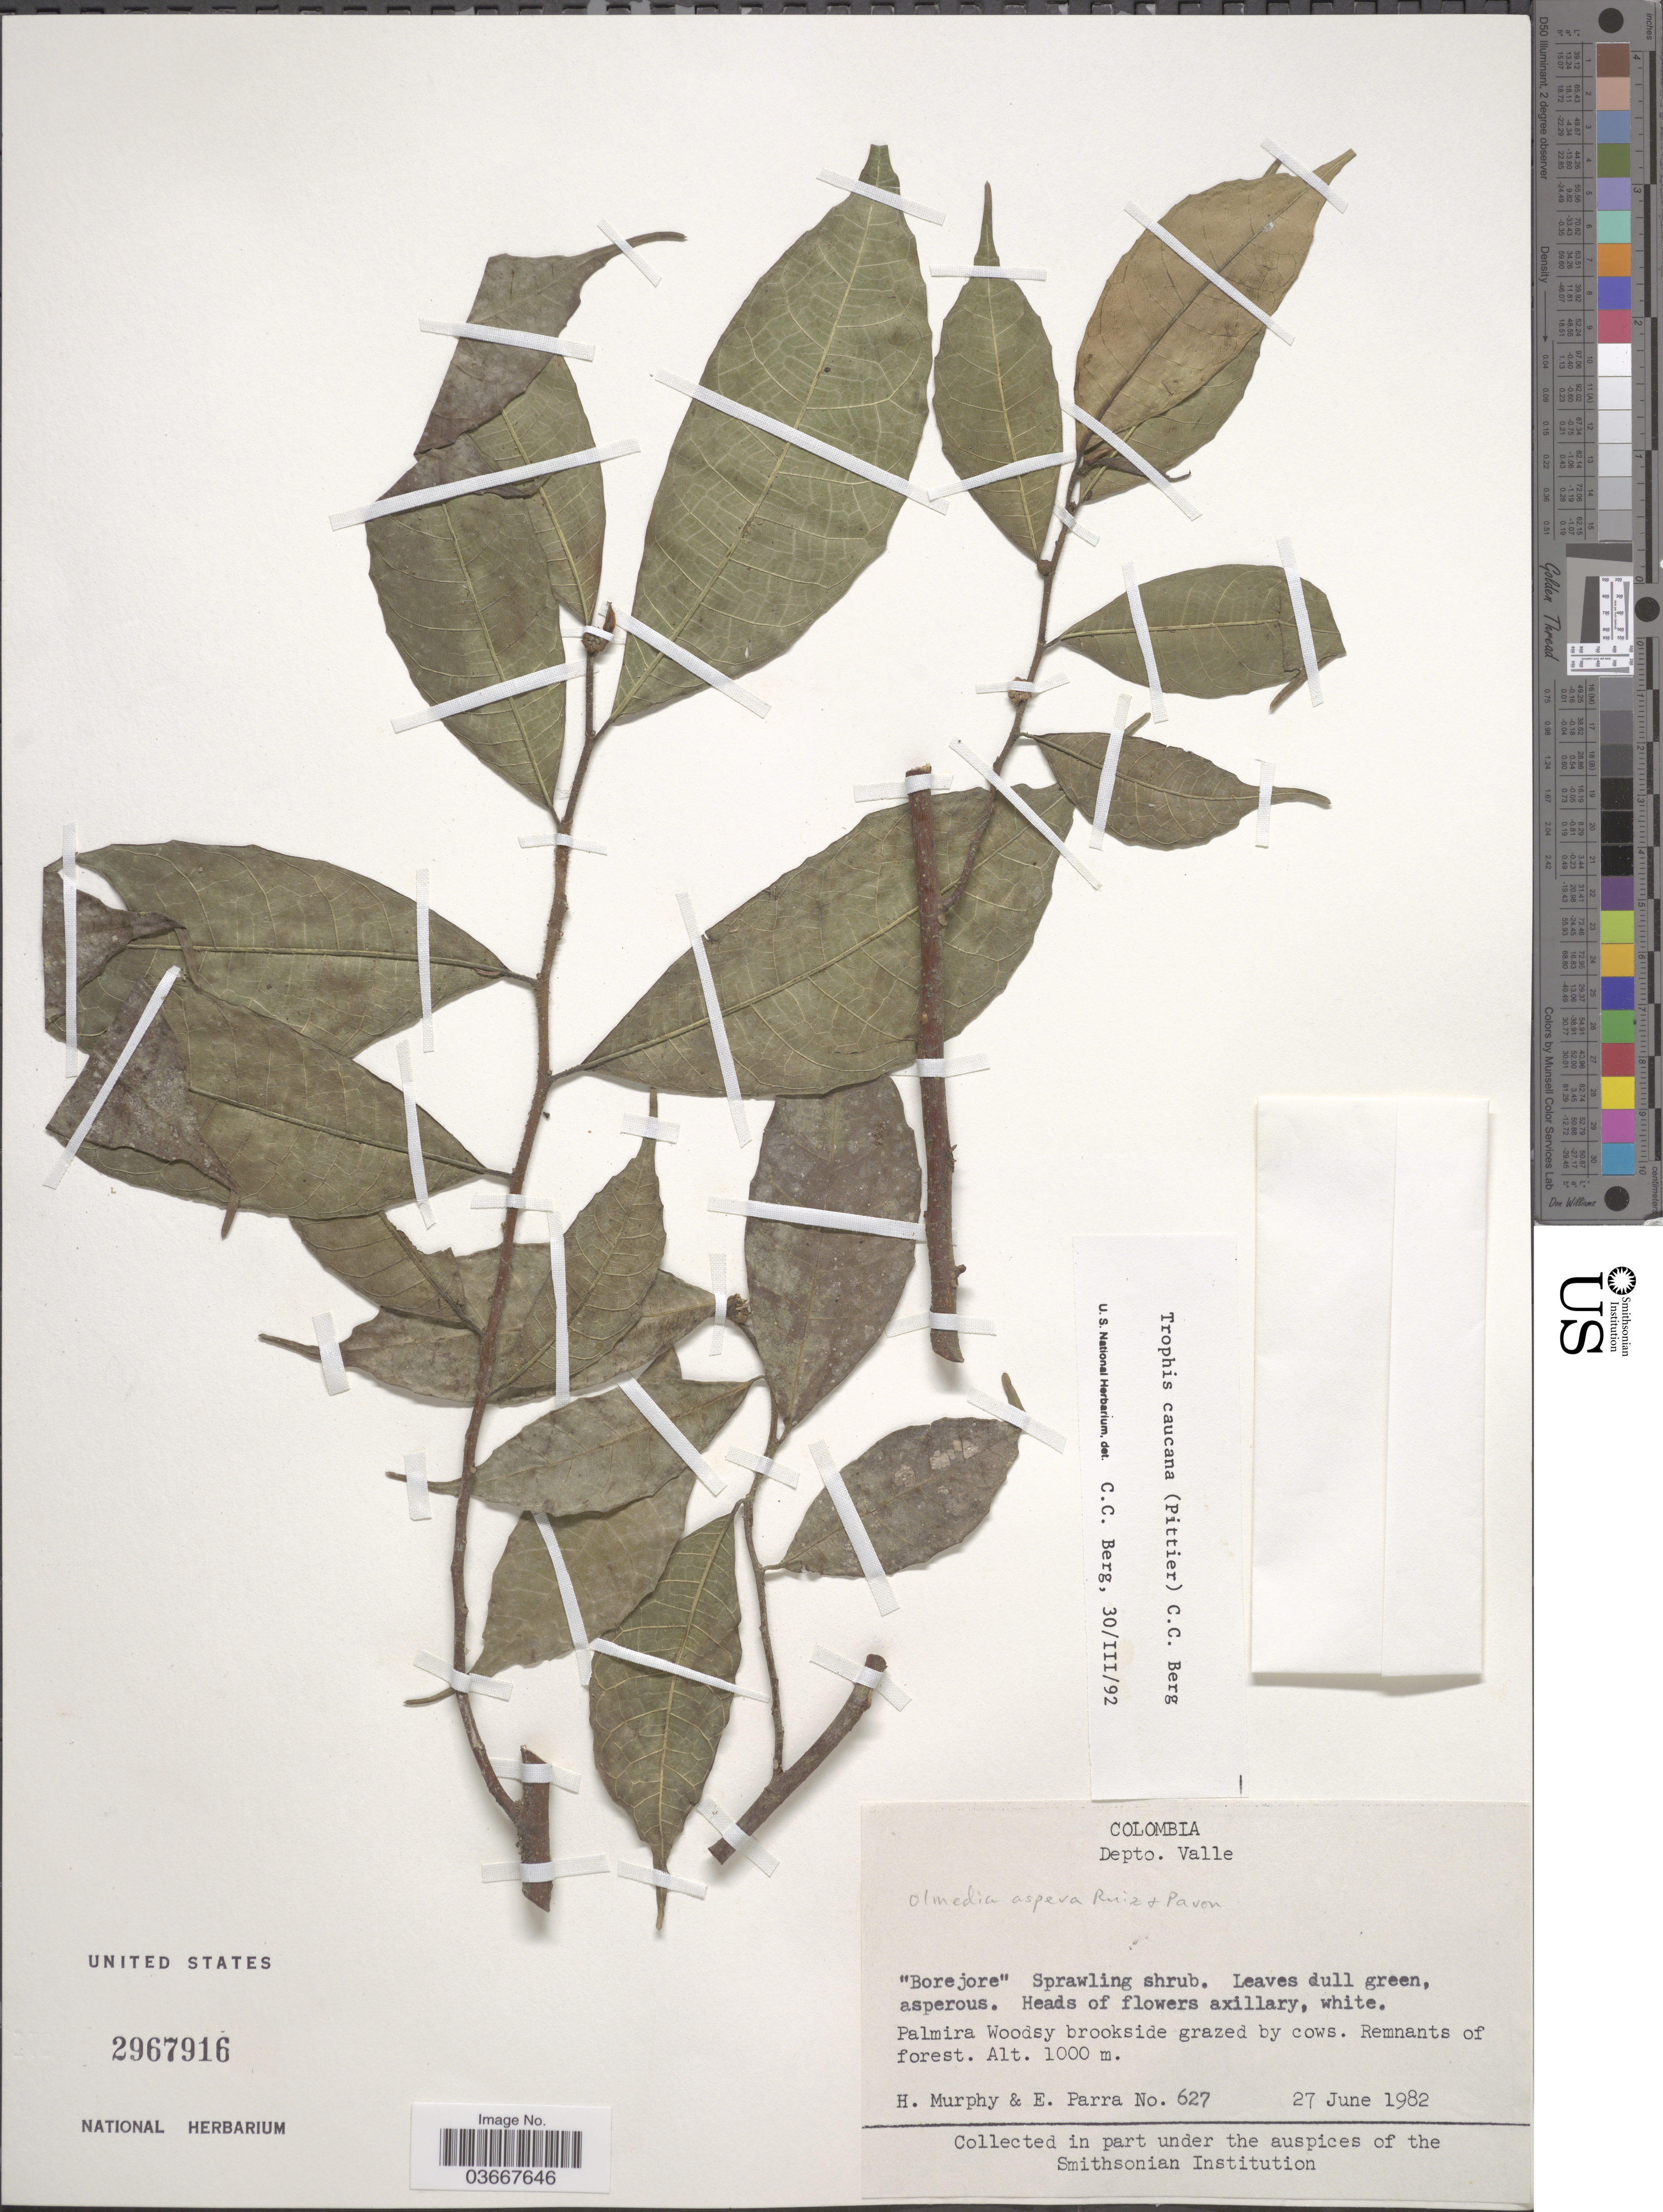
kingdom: Plantae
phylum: Tracheophyta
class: Magnoliopsida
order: Rosales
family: Moraceae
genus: Olmedia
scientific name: Olmedia aspera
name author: Ruiz & Pav.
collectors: H. Murphy & E. Parra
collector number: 627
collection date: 1982-06-27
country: Colombia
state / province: Valle del Cauca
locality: Depto. Valle. Palmira Woodsy brookside grazed by cows.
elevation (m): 1000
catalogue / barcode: US 2967916